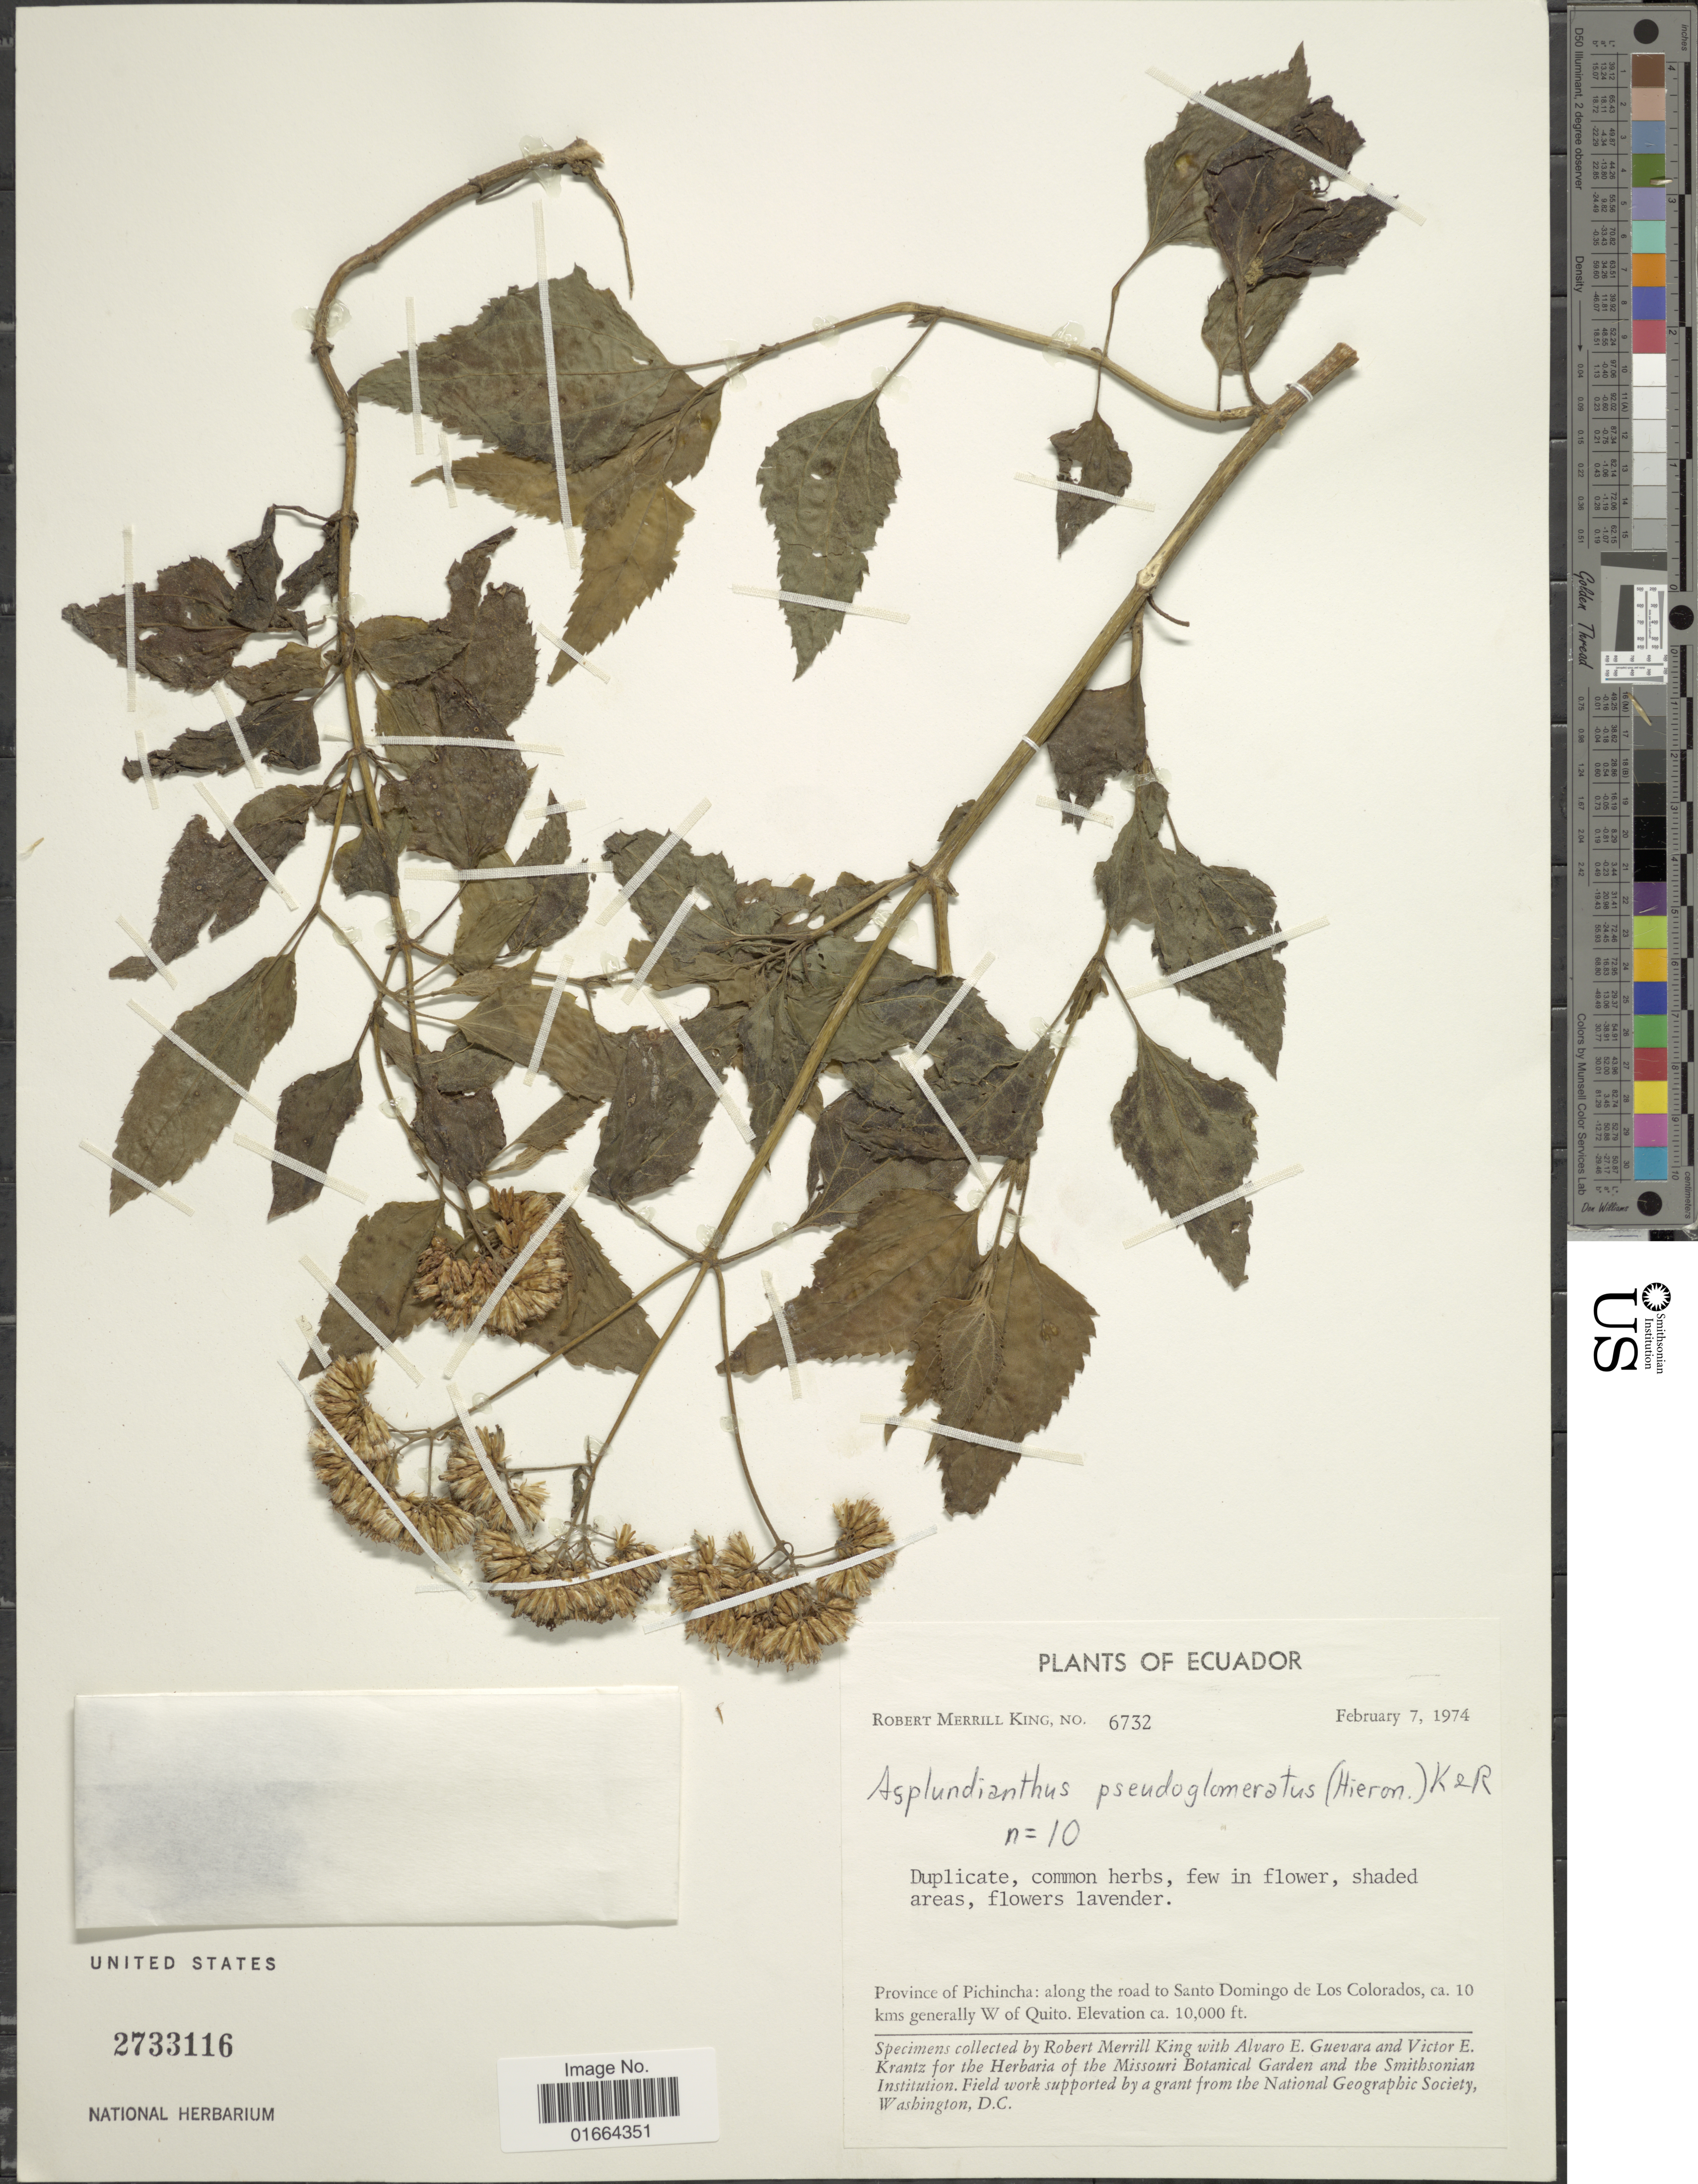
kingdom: Plantae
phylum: Tracheophyta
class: Magnoliopsida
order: Asterales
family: Asteraceae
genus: Asplundianthus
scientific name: Asplundianthus pseudoglomeratus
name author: (Hieron. in Sodiro) R.M. King & H. Rob.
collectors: R. M. King, A. E. Guevara & V. Krantz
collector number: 6732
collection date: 1974-02-07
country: Ecuador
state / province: Pichincha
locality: Along the road to Santo Domingo de Los Colorados, ca. 10 kms generally W of Quito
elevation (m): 3048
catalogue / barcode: US 2733116